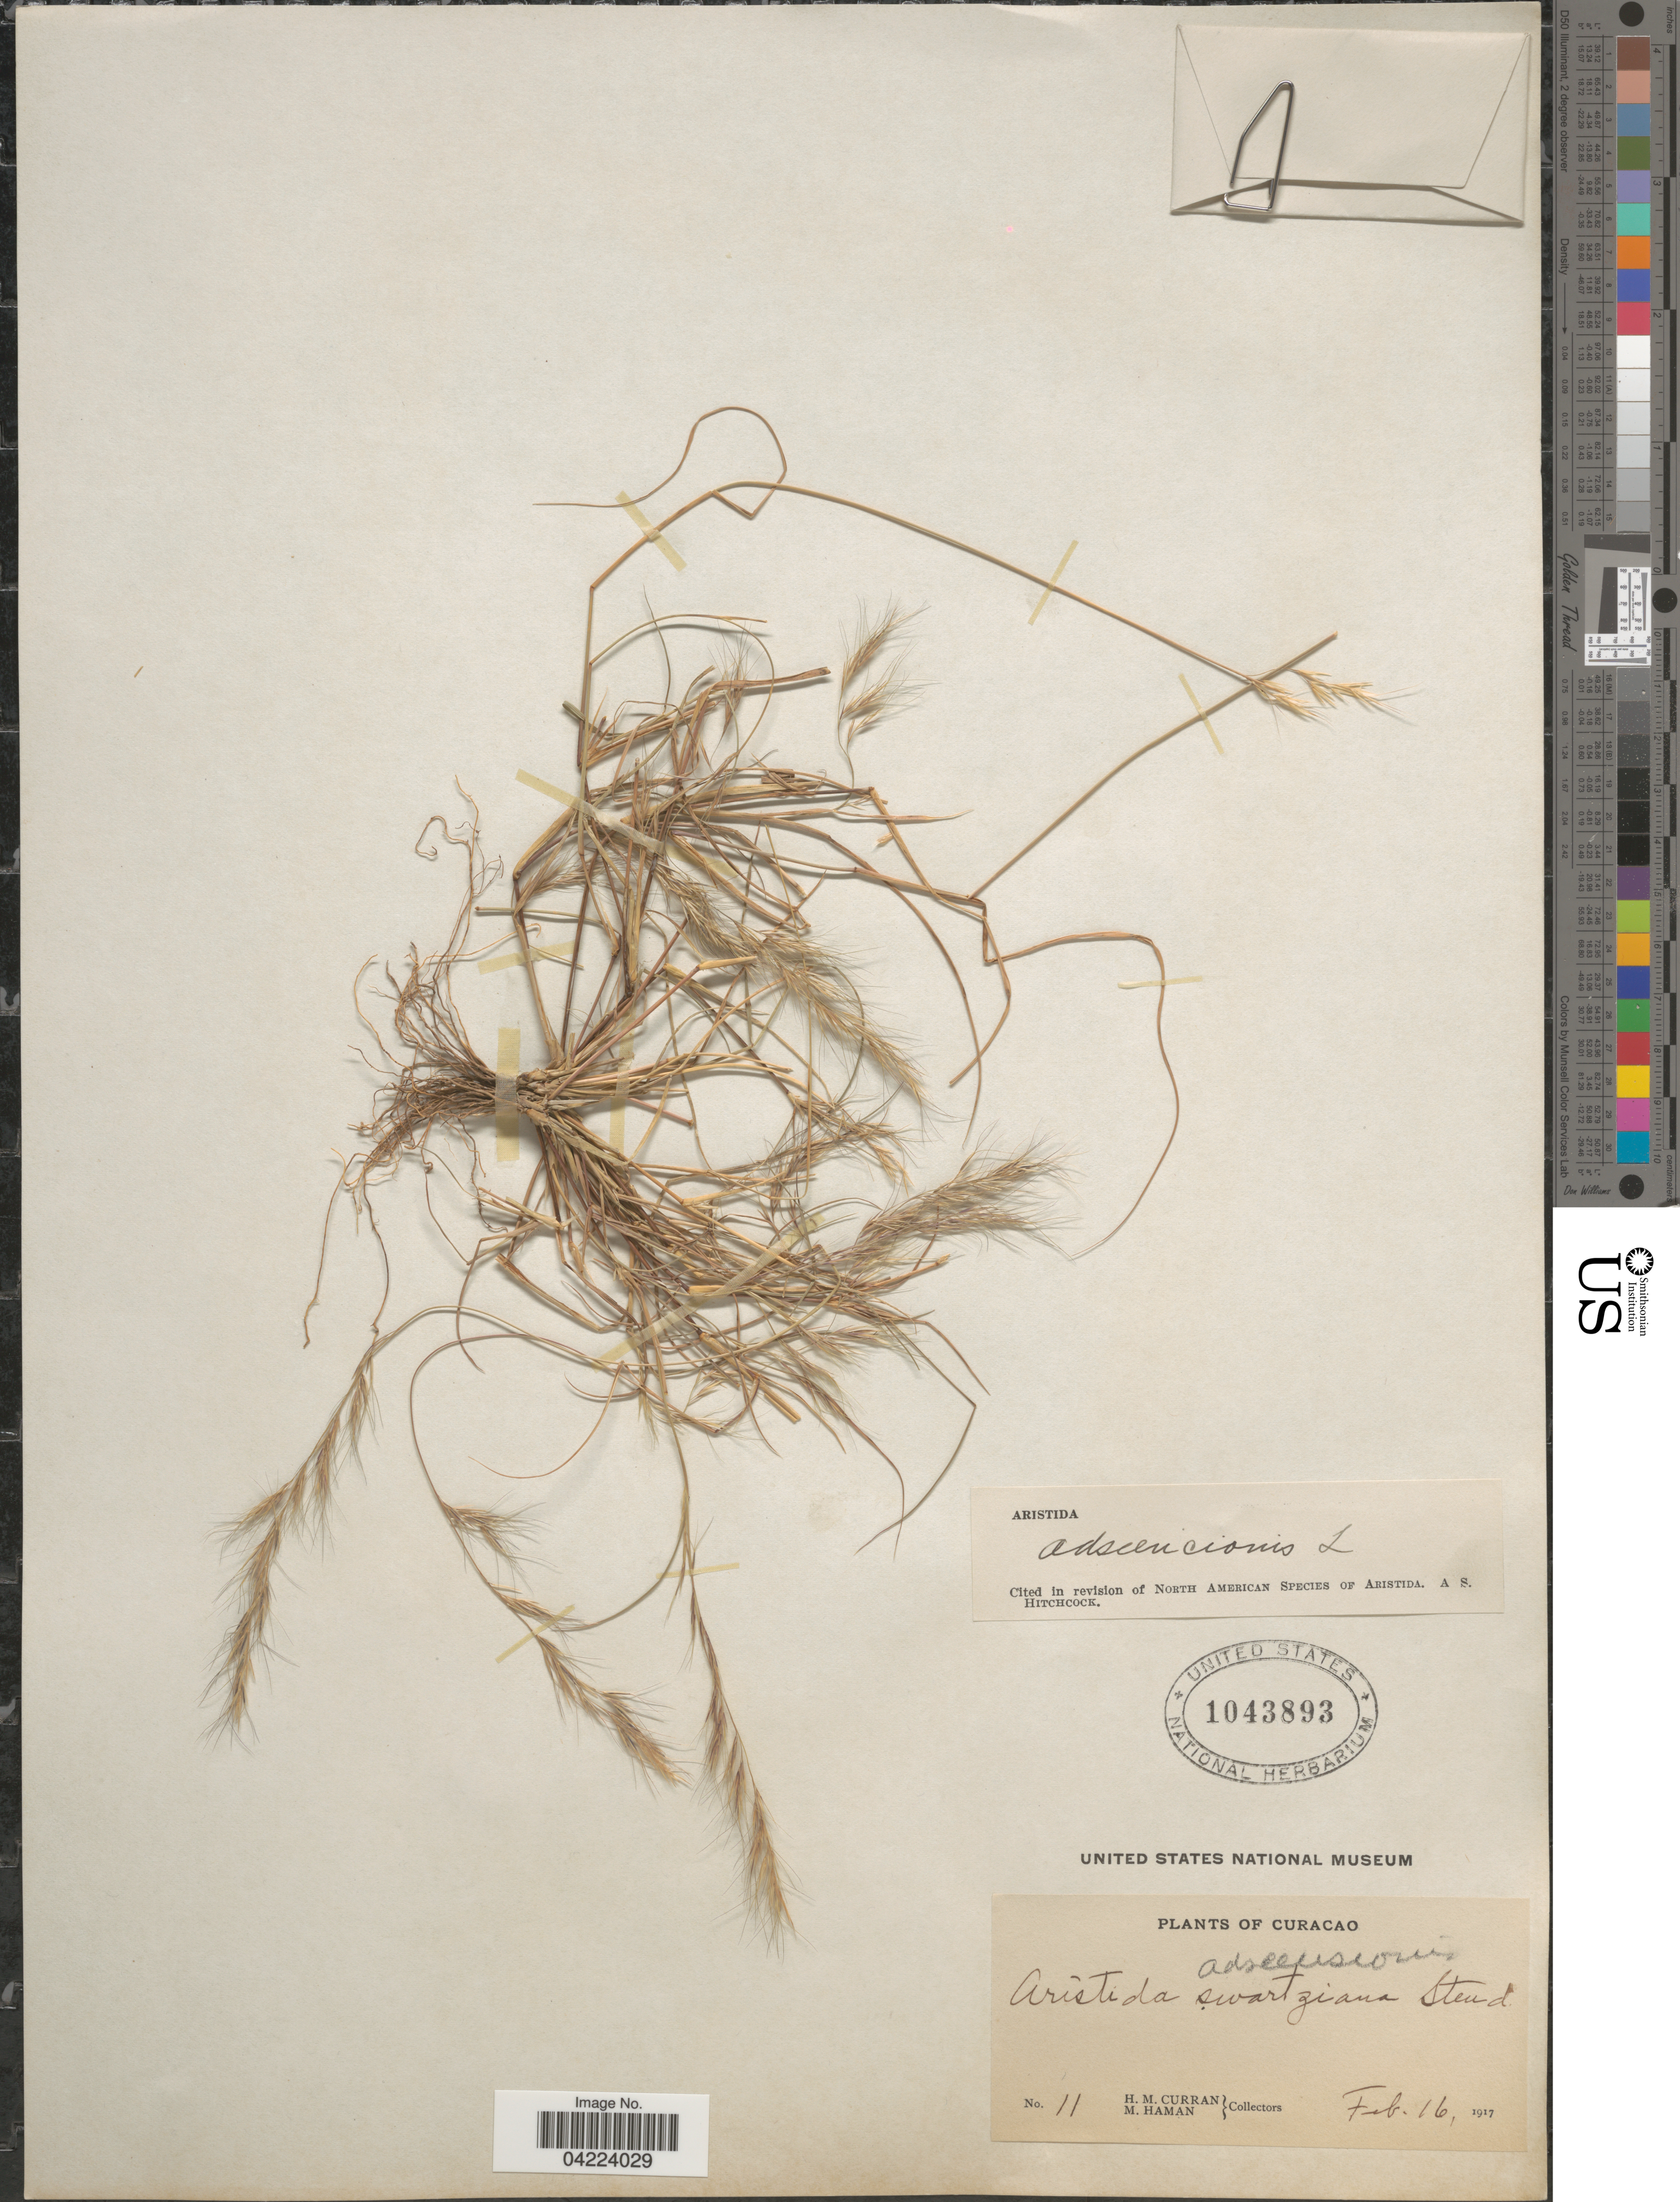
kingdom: Plantae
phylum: Tracheophyta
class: Liliopsida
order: Poales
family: Poaceae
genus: Aristida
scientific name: Aristida adscensionis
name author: L.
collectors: H. M. Curran & M. Haman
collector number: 11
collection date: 1917-02-16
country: Curaçao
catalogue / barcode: US 1043893